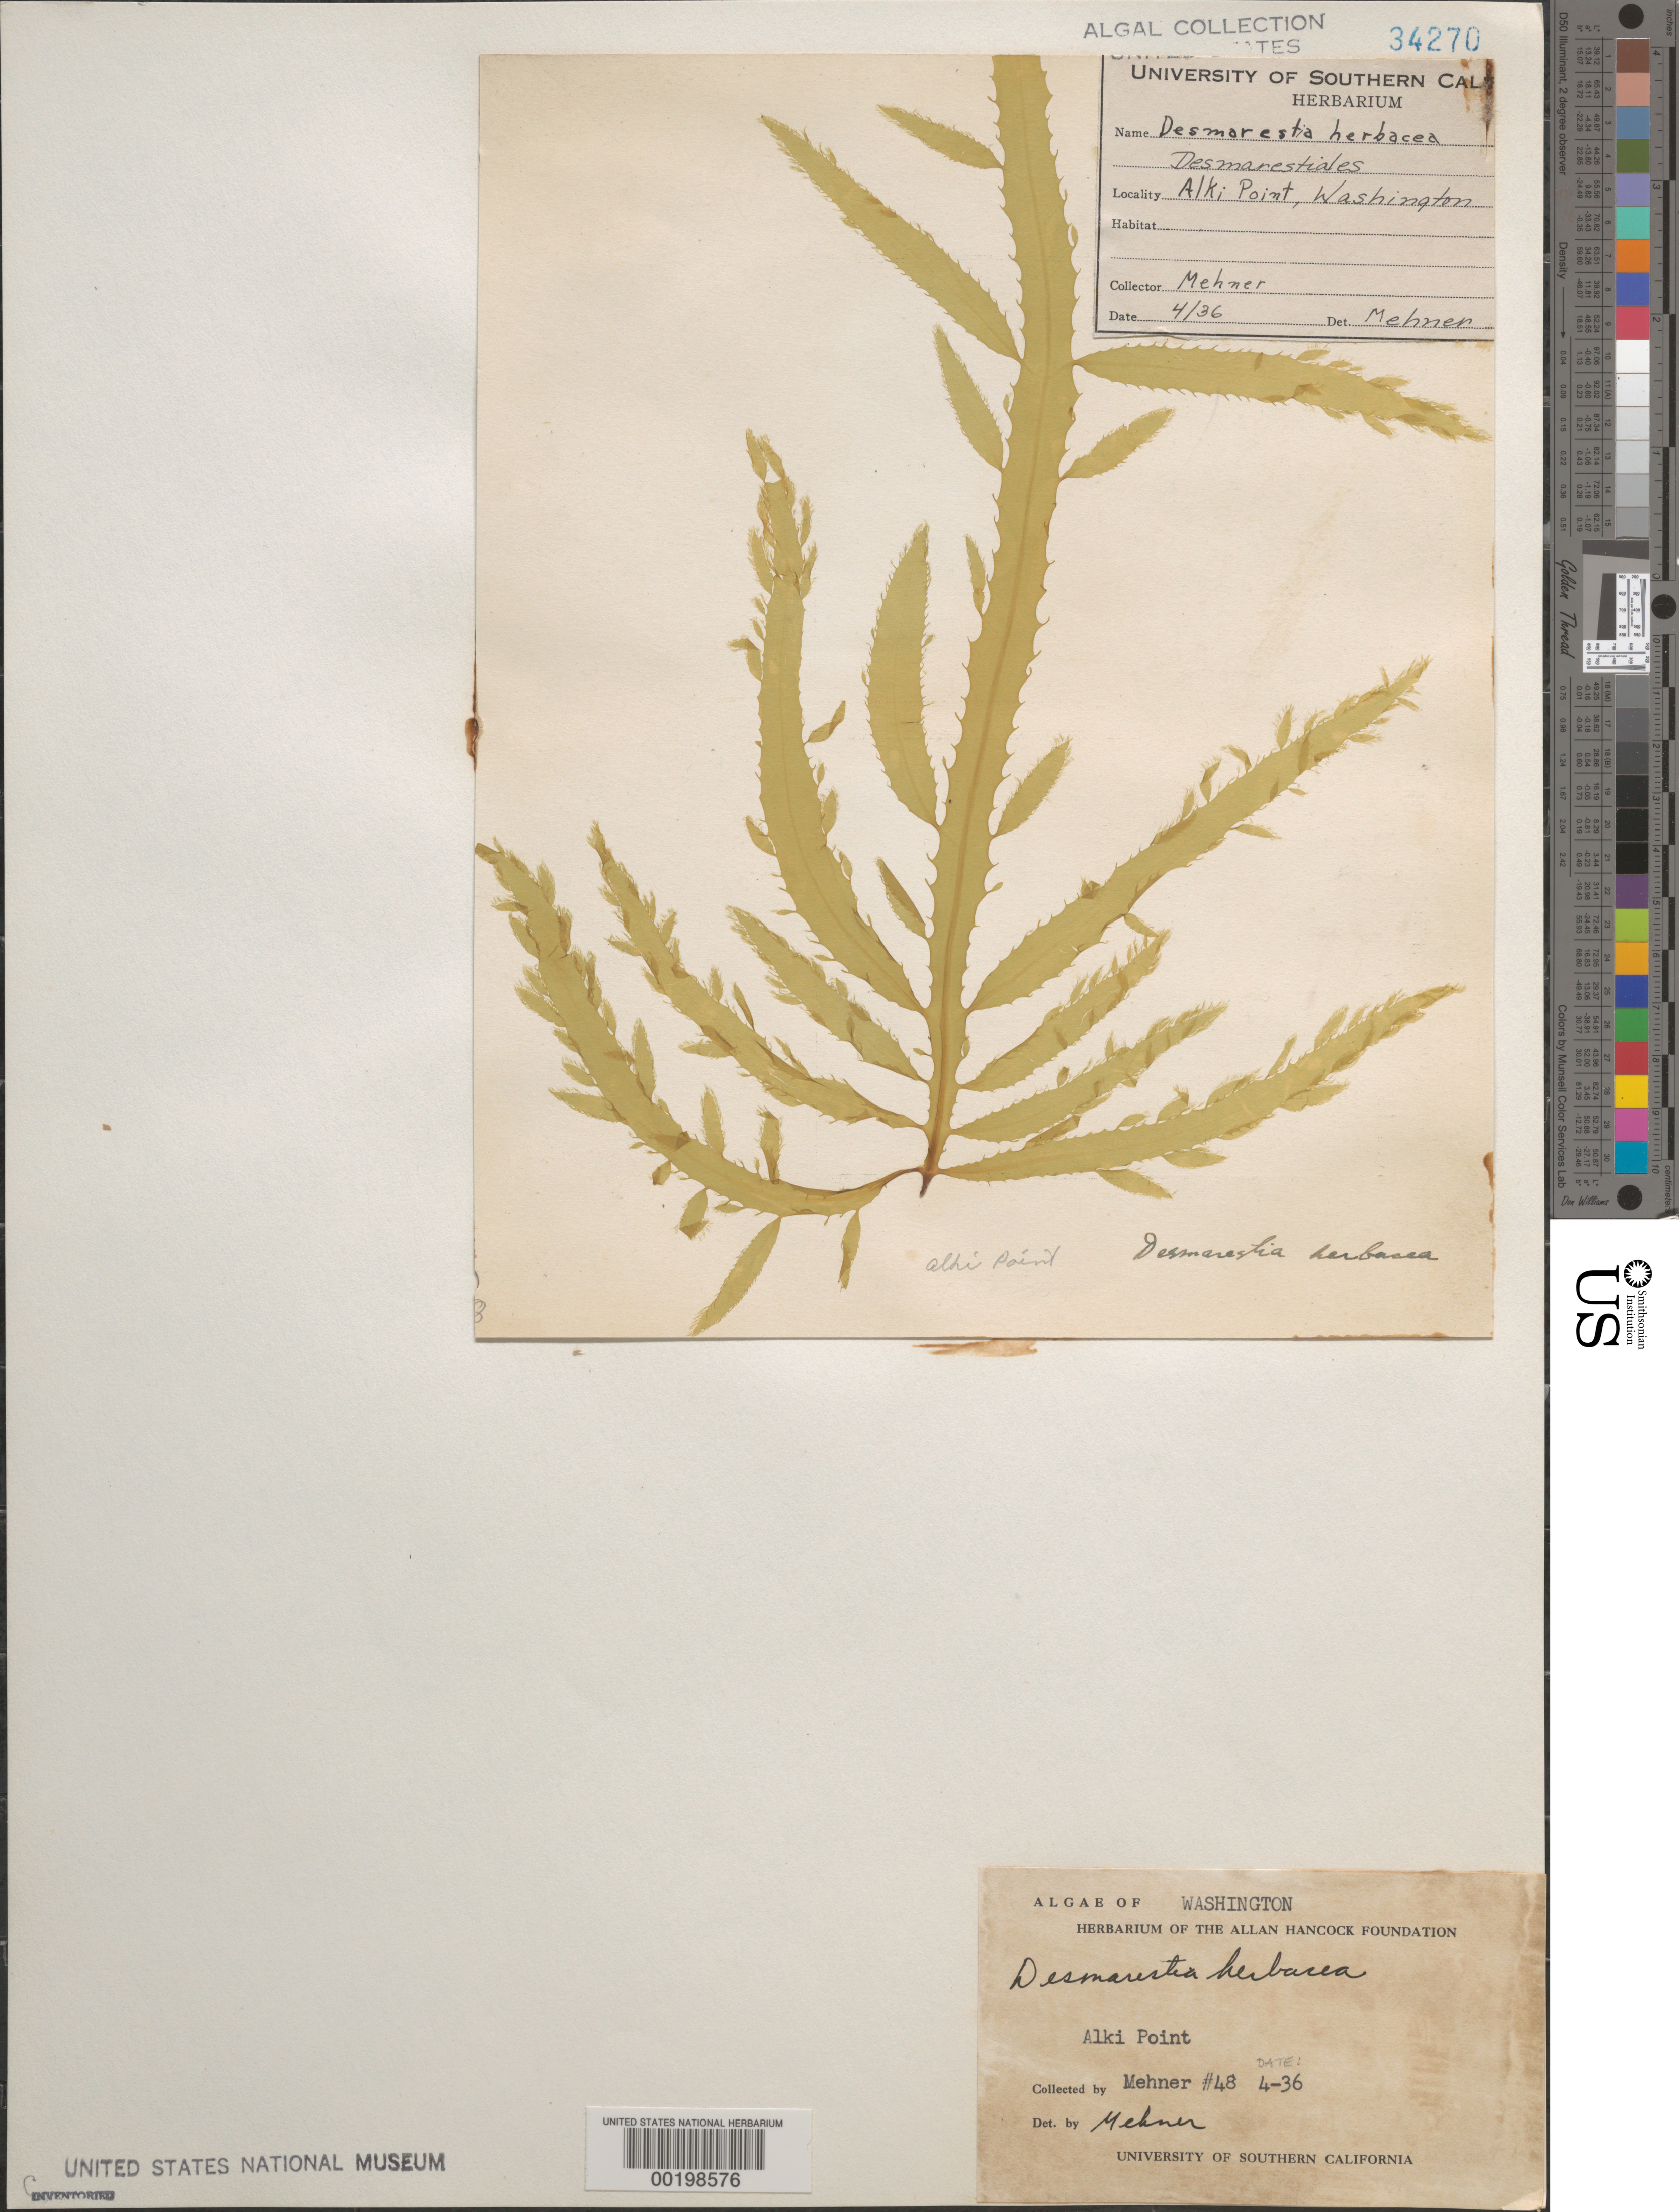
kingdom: Chromista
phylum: Ochrophyta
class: Phaeophyceae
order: Desmarestiales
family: Desmarestiaceae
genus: Desmarestia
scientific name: Desmarestia herbacea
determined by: Mehner, A.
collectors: A. Mehner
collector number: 48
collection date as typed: Apr 1936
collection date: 1936-04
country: United States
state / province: Washington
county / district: King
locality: Alki Point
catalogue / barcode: US 34270